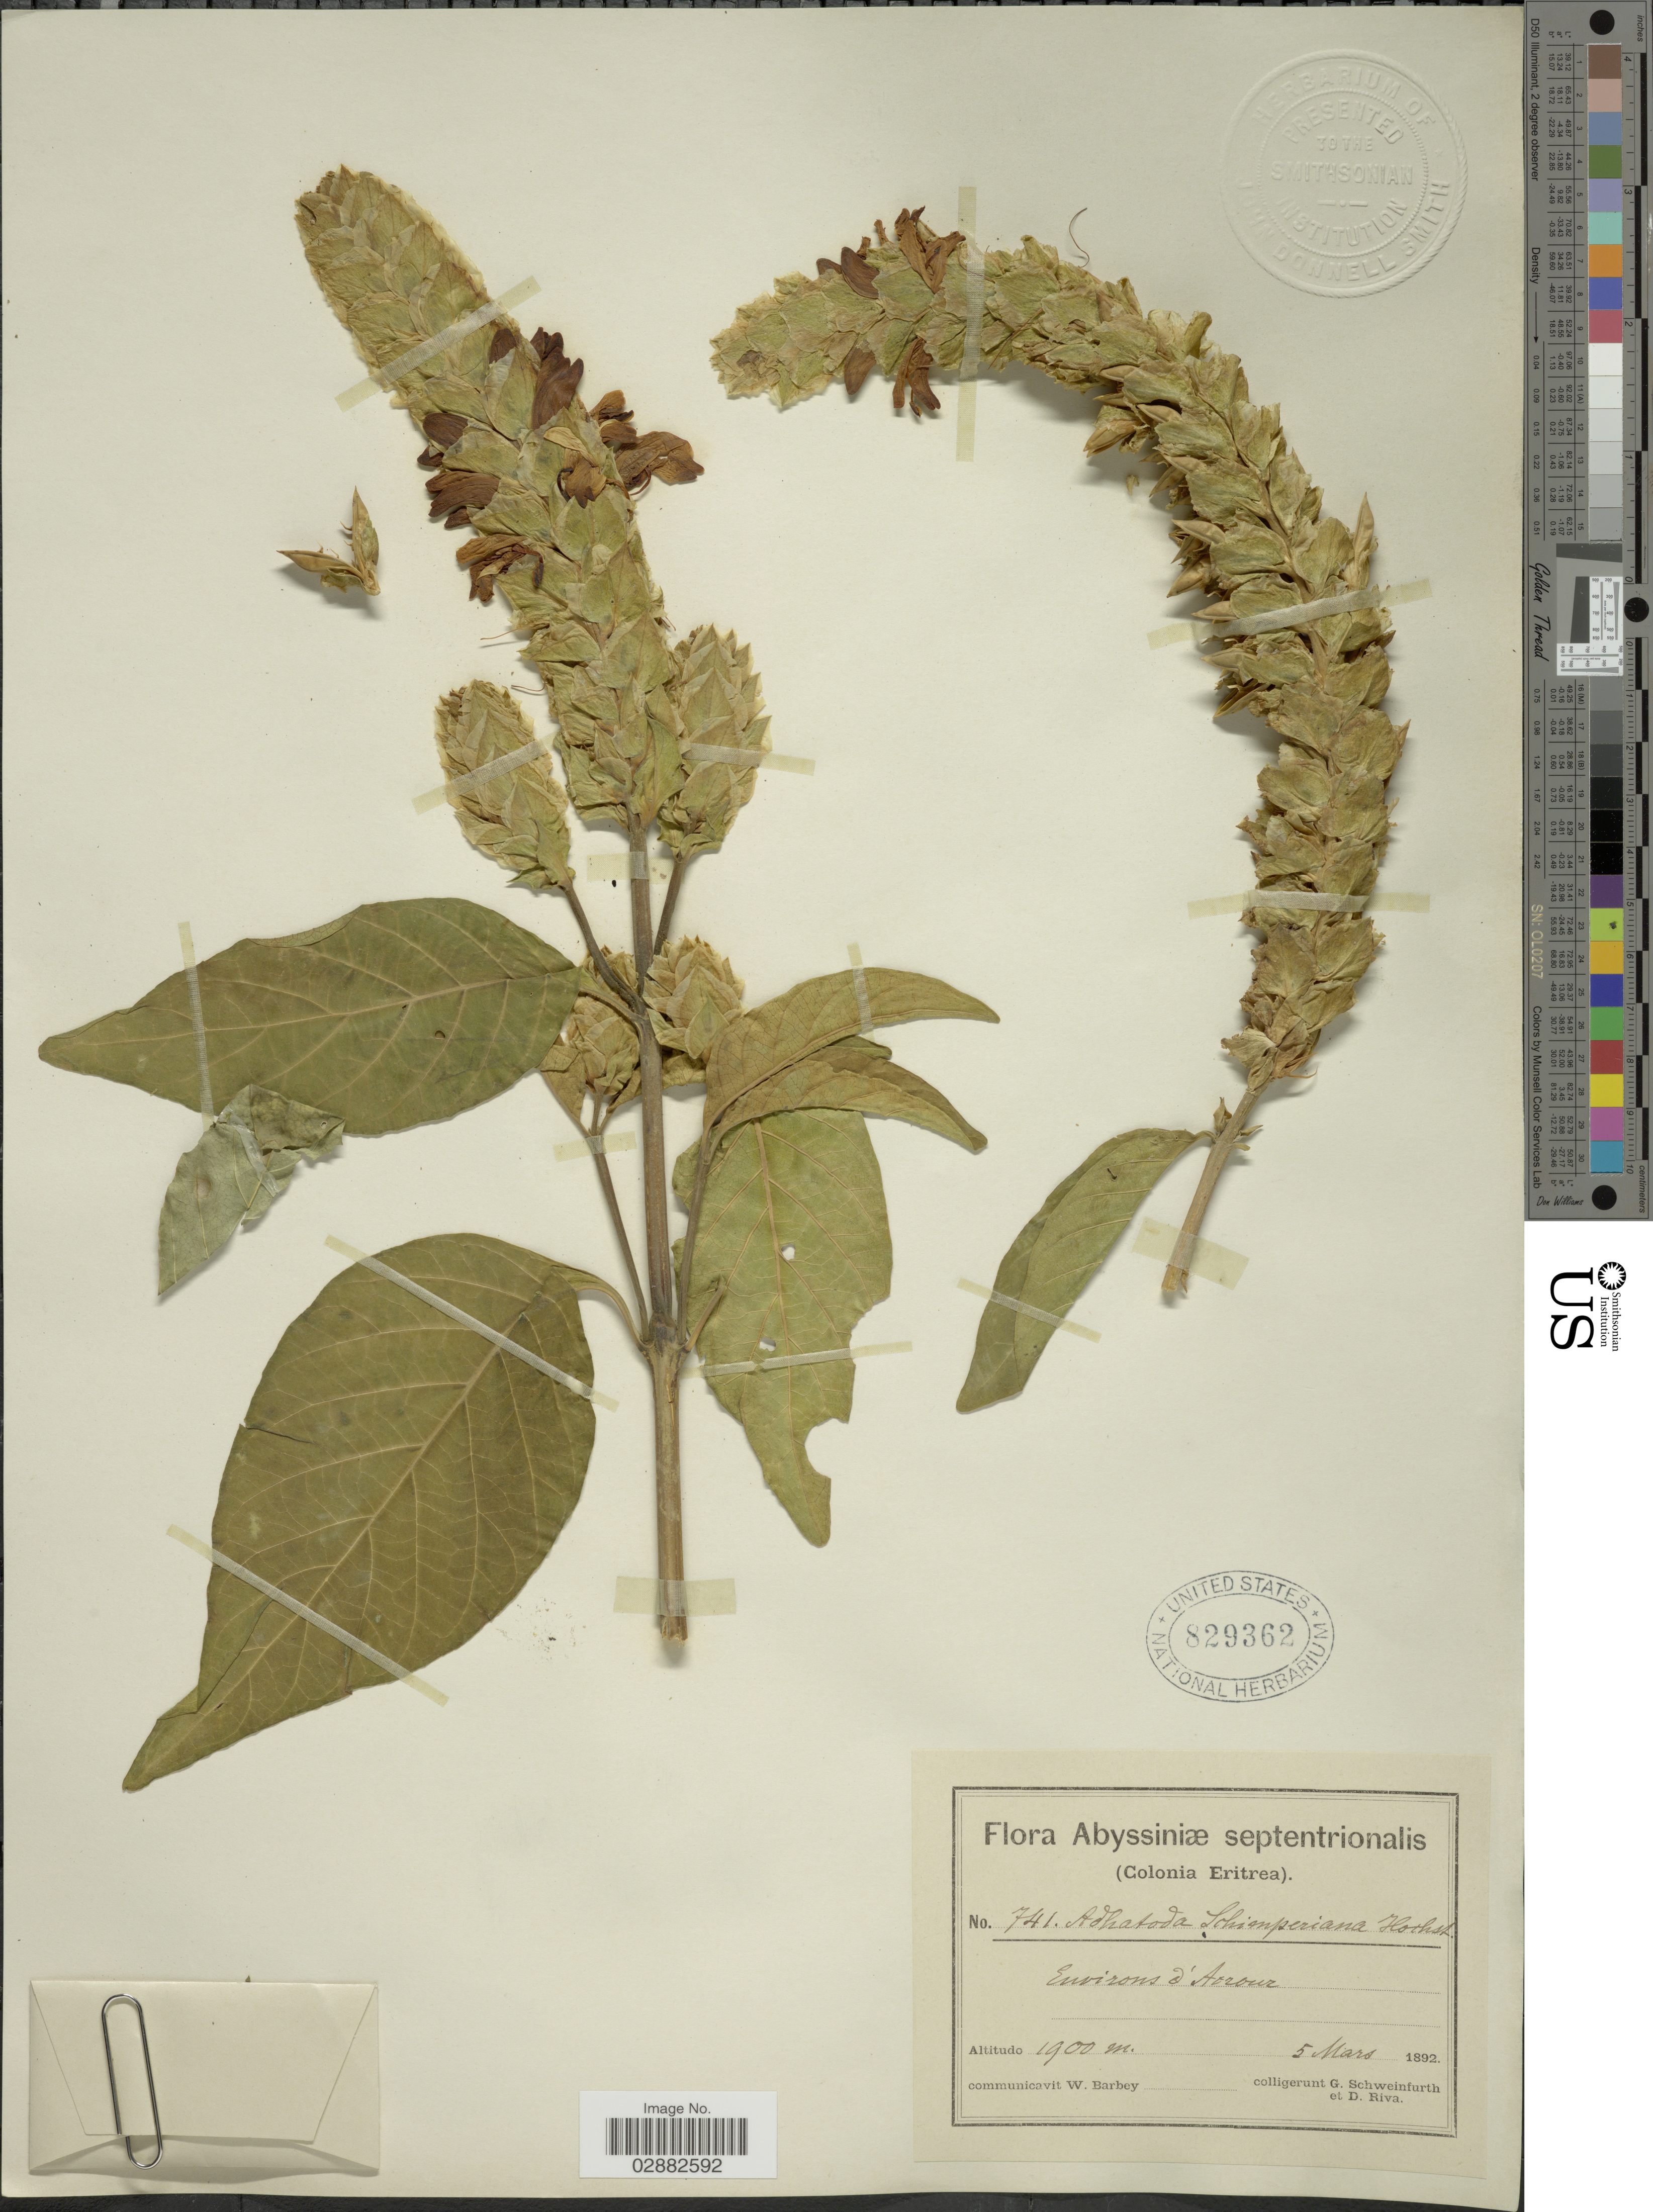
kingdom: Plantae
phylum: Tracheophyta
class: Magnoliopsida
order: Lamiales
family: Acanthaceae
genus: Justicia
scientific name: Justicia schimperiana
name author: (Hochst. ex Nees) T. Anderson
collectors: G. A. Schweinfurth (herbarium) & D. Riva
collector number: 741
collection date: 1892-03-05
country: Eritrea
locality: Abyssiniæ septentrionalis (Colonia Eritrea), Environs d'Acrour.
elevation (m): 1900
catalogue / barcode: US 829362